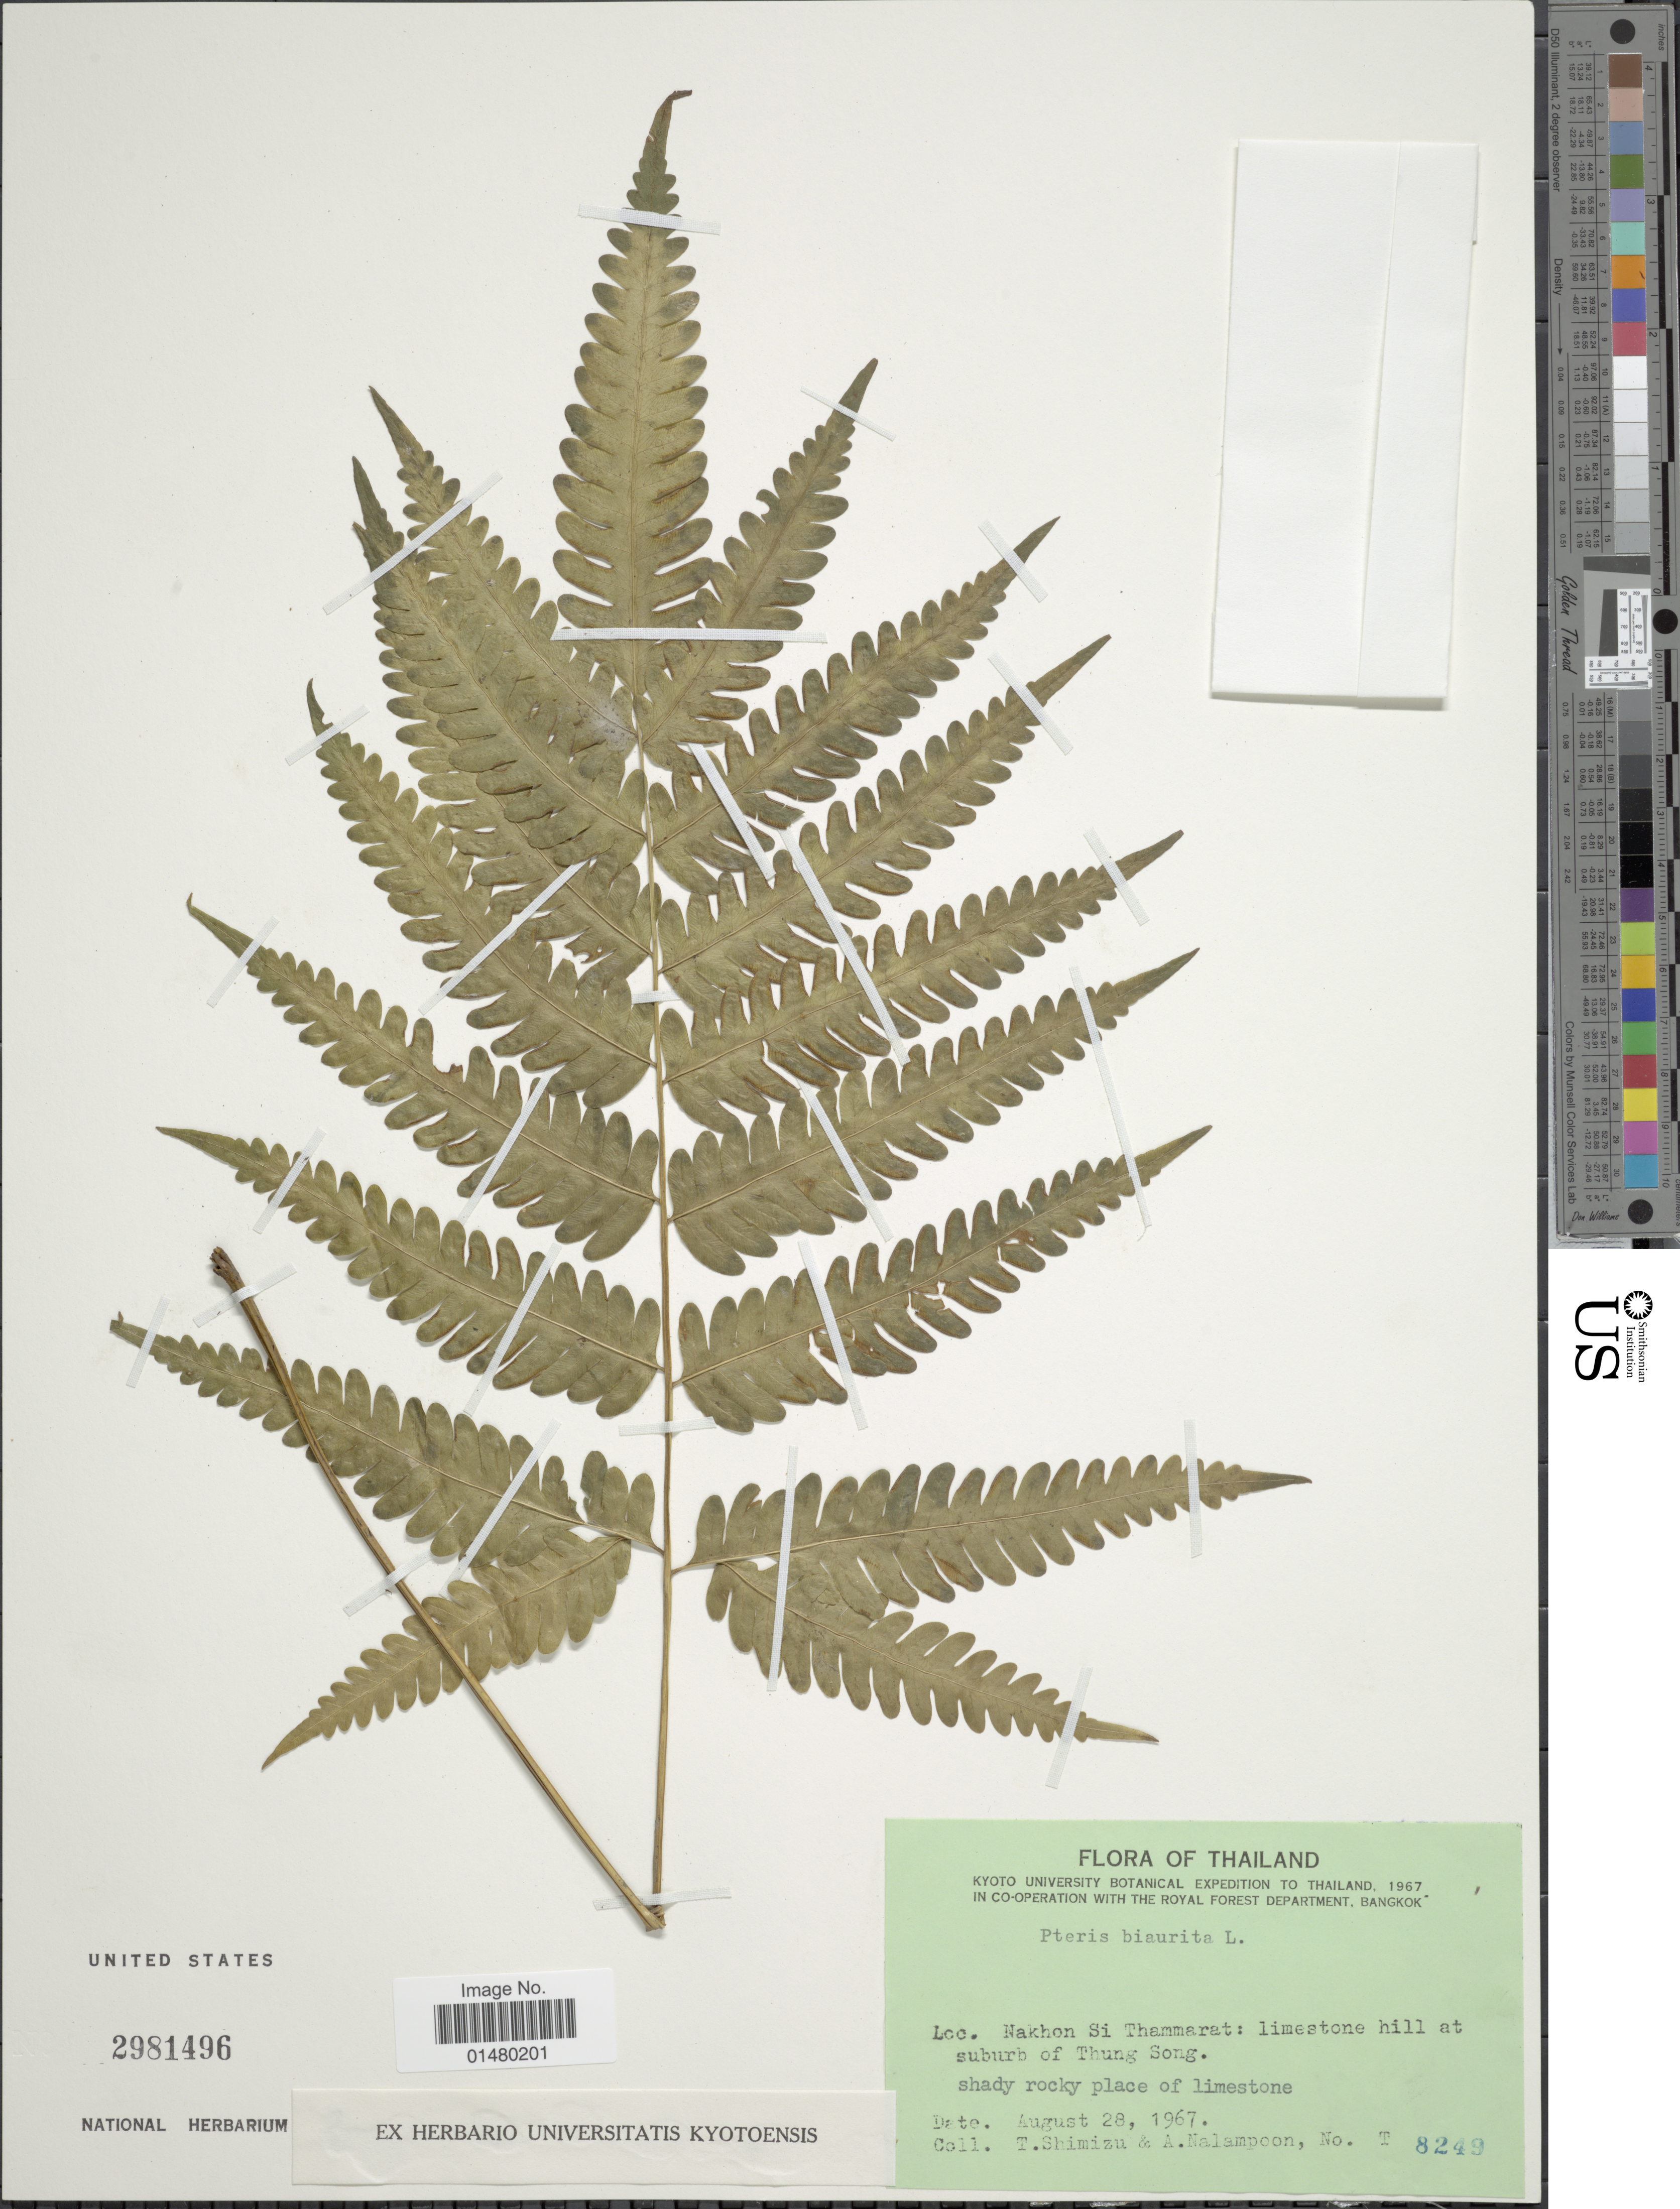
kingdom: Plantae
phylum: Tracheophyta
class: Polypodiopsida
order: Polypodiales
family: Pteridaceae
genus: Pteris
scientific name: Pteris biaurita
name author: L.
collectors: T. Shimizu & A. Nalampoon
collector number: T 8249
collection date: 1967-08-28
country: Thailand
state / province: Nakhon Si Thammarat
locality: Limestone hill at suburb of Thung Song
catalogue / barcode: US 2981496